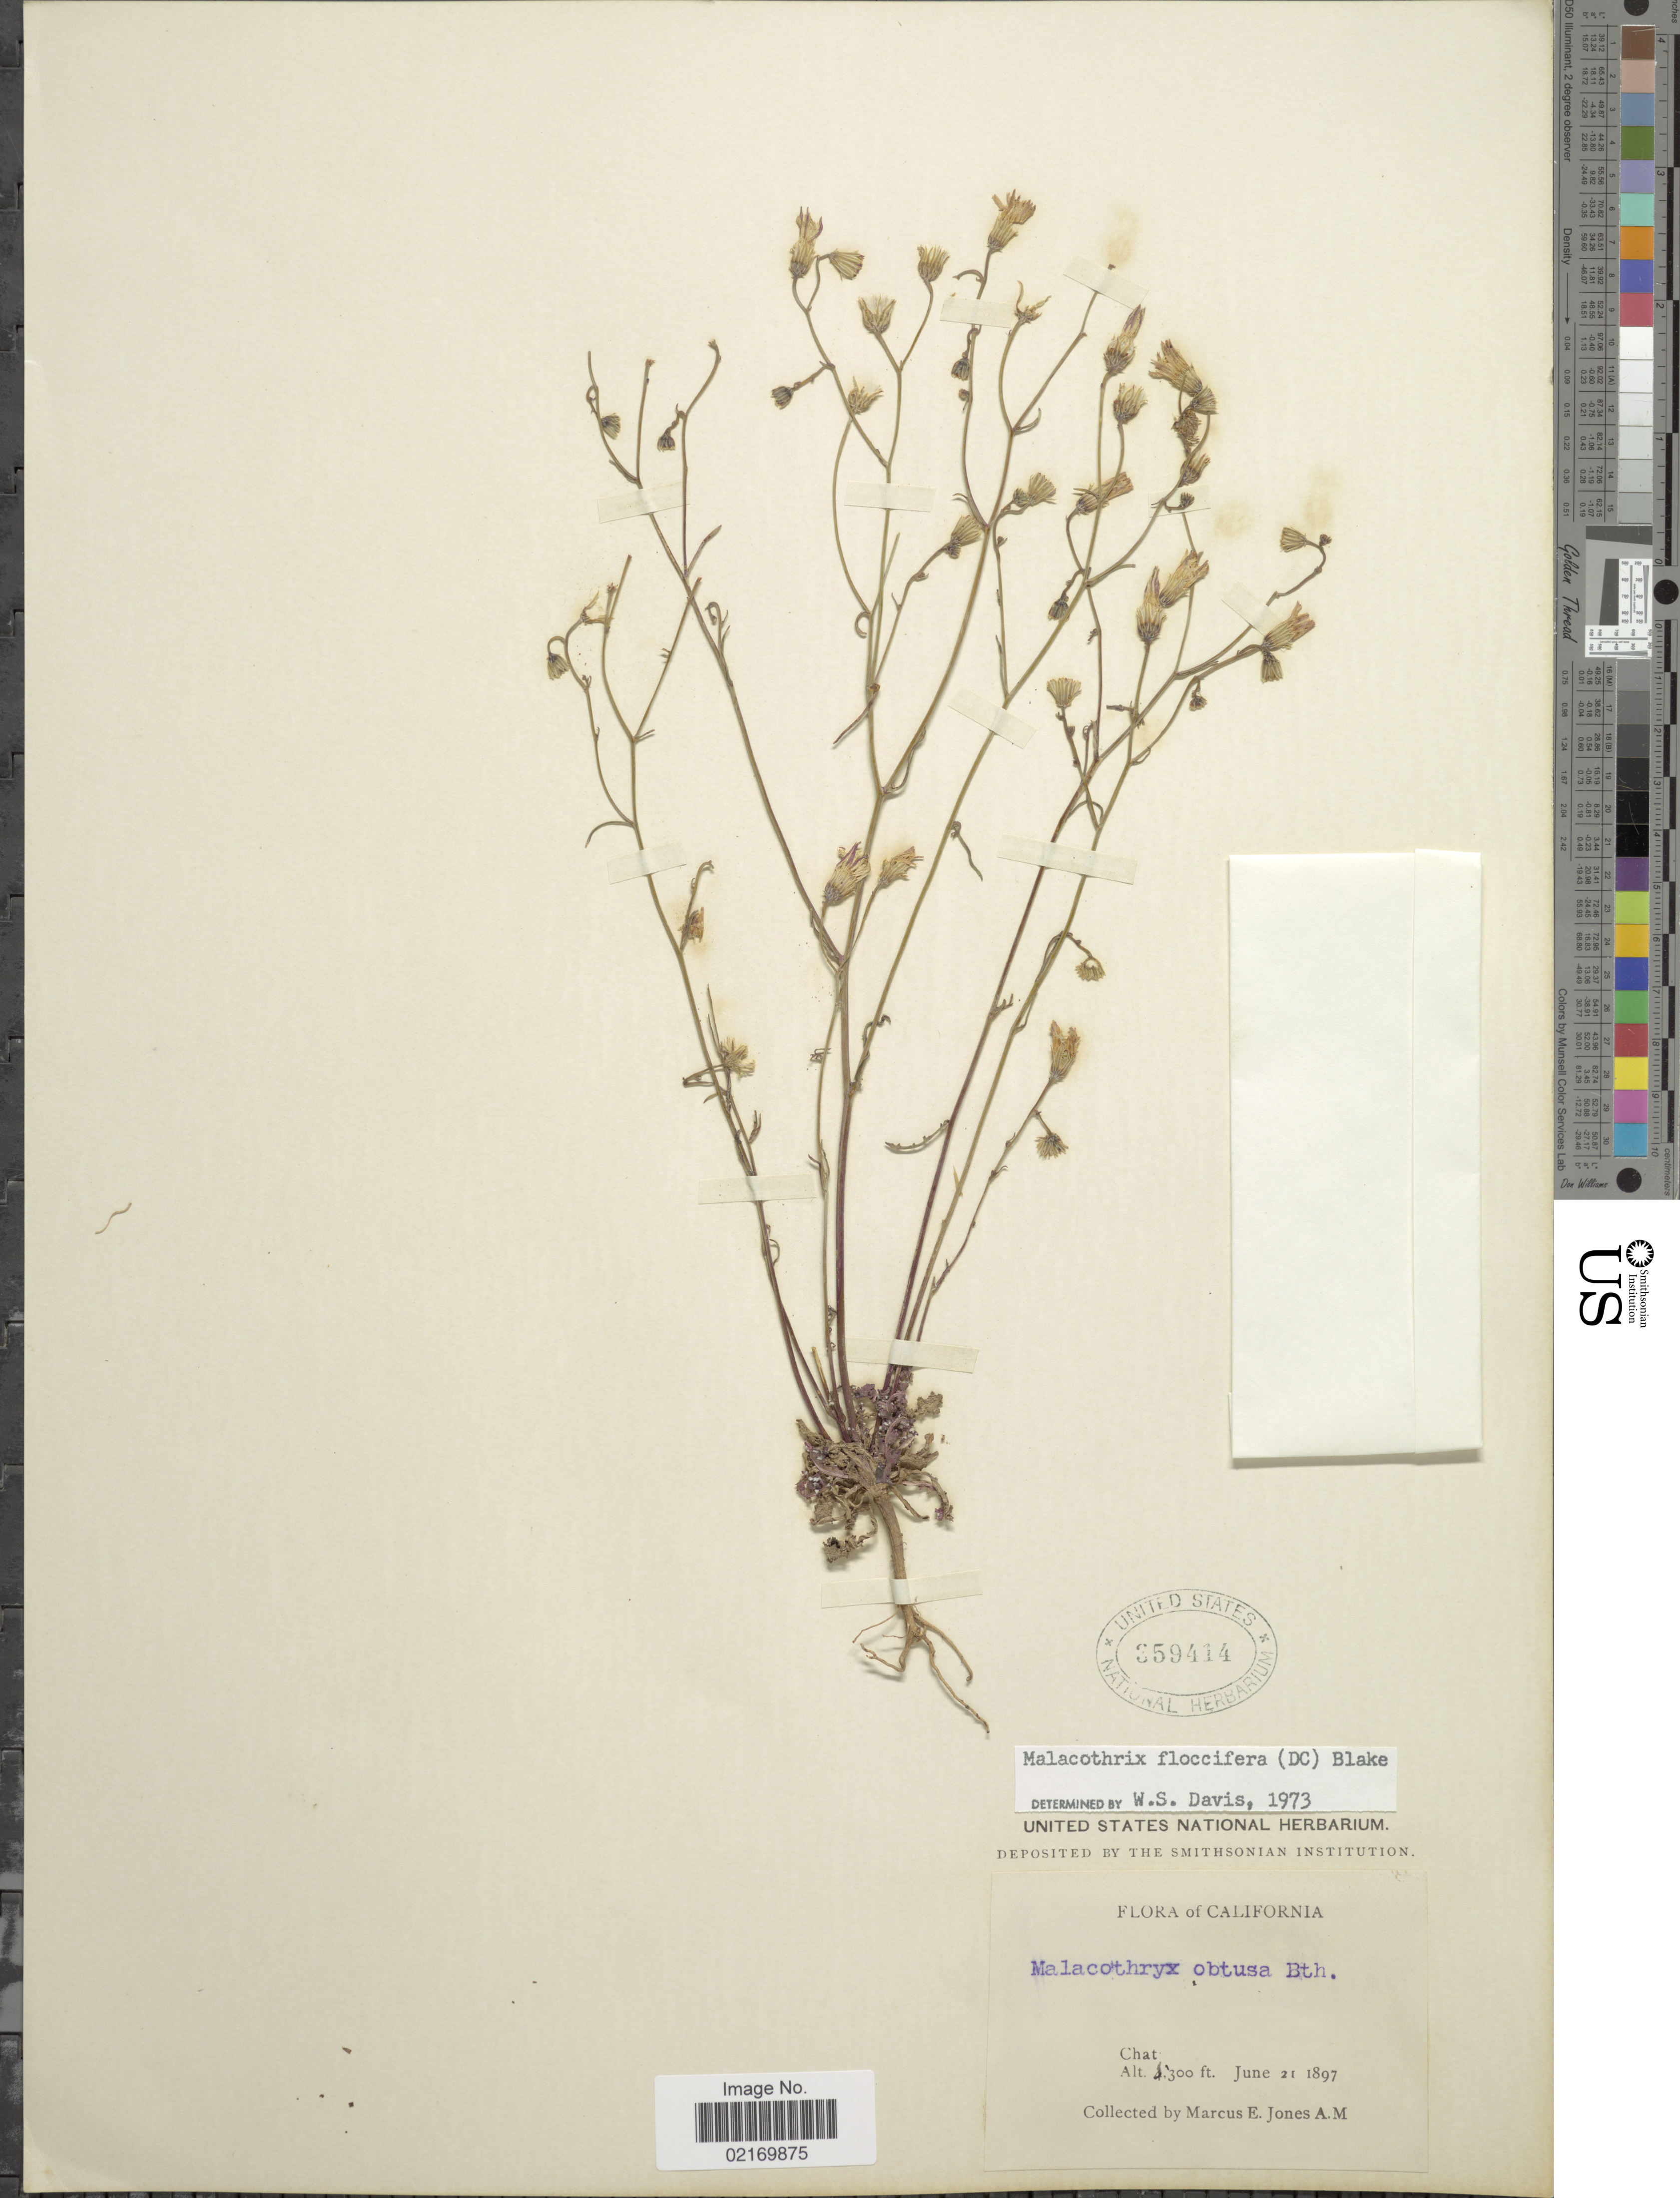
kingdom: Plantae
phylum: Tracheophyta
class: Magnoliopsida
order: Asterales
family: Asteraceae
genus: Malacothrix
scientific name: Malacothrix floccifera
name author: (DC.) S.F. Blake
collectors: M. E. Jones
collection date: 1897-06-21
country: United States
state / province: California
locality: Chat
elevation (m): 1615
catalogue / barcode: US 359414